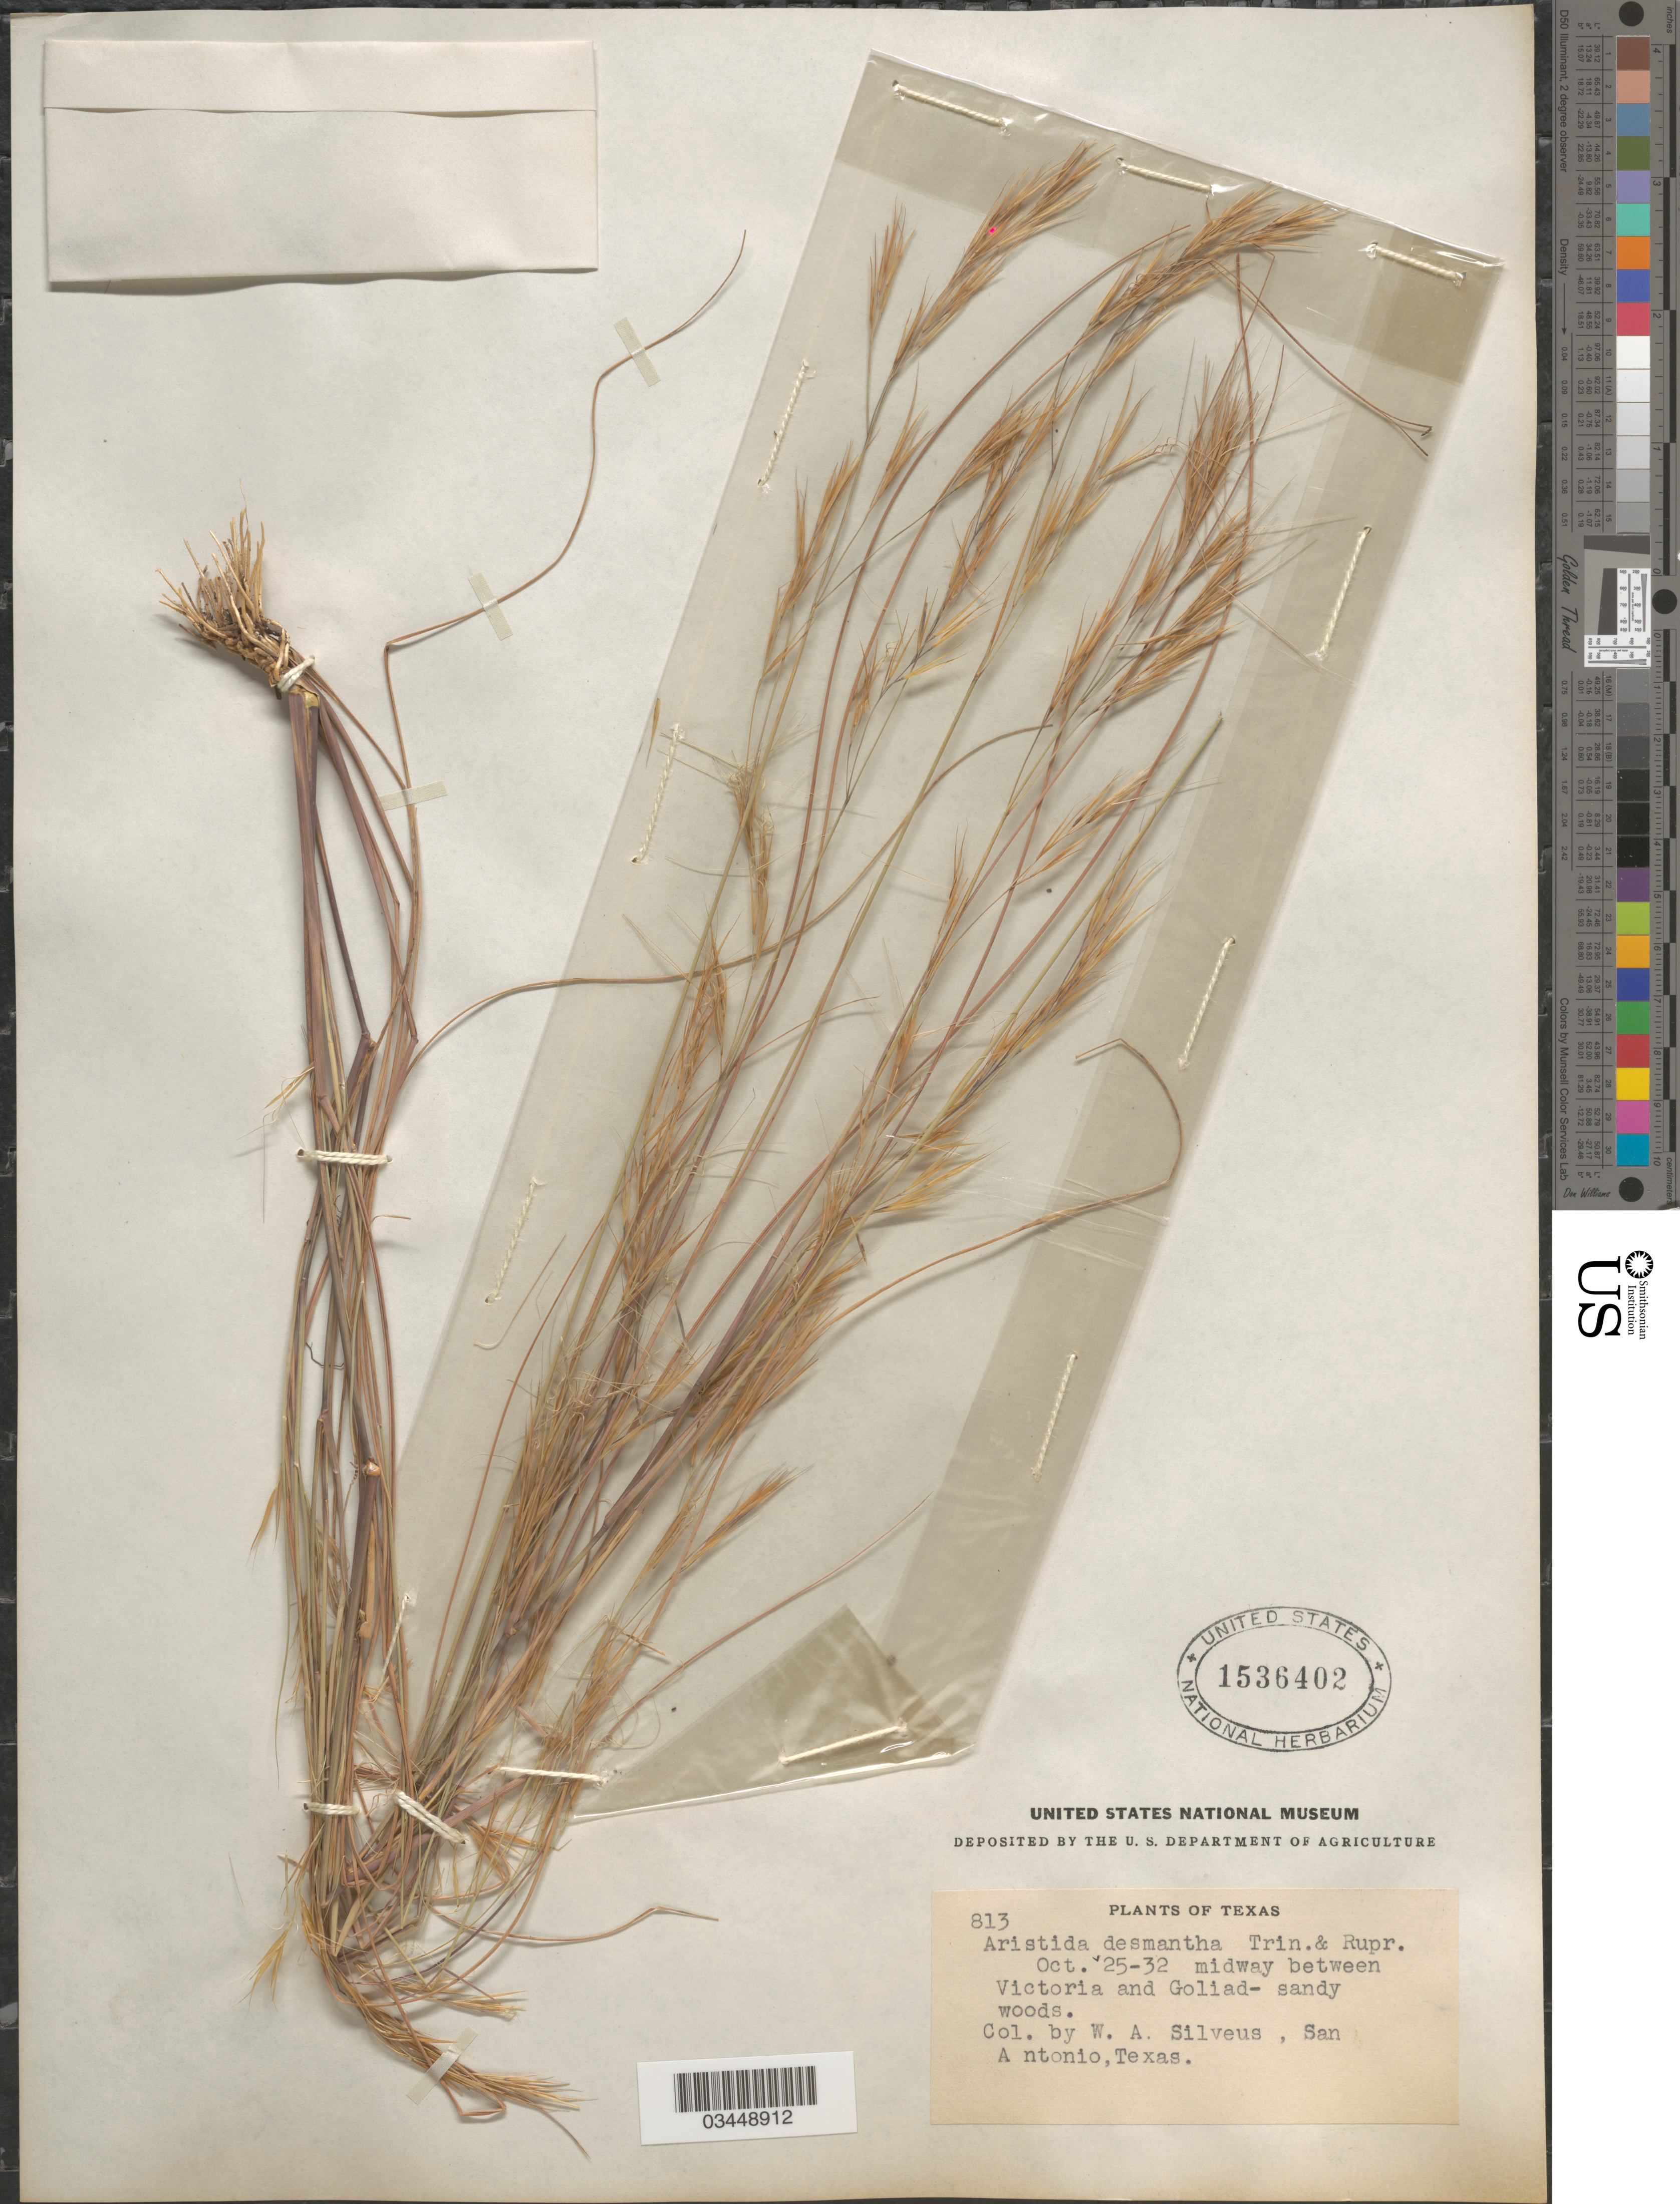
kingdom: Plantae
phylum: Tracheophyta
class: Liliopsida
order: Poales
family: Poaceae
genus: Aristida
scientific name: Aristida desmantha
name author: Trin. & Rupr.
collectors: W. Silveus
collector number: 813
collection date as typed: Transcribed d/m/y: 25/10/32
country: United States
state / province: Texas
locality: Midway between Victoria and Goliad- sandy woods.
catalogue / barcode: US 1536402